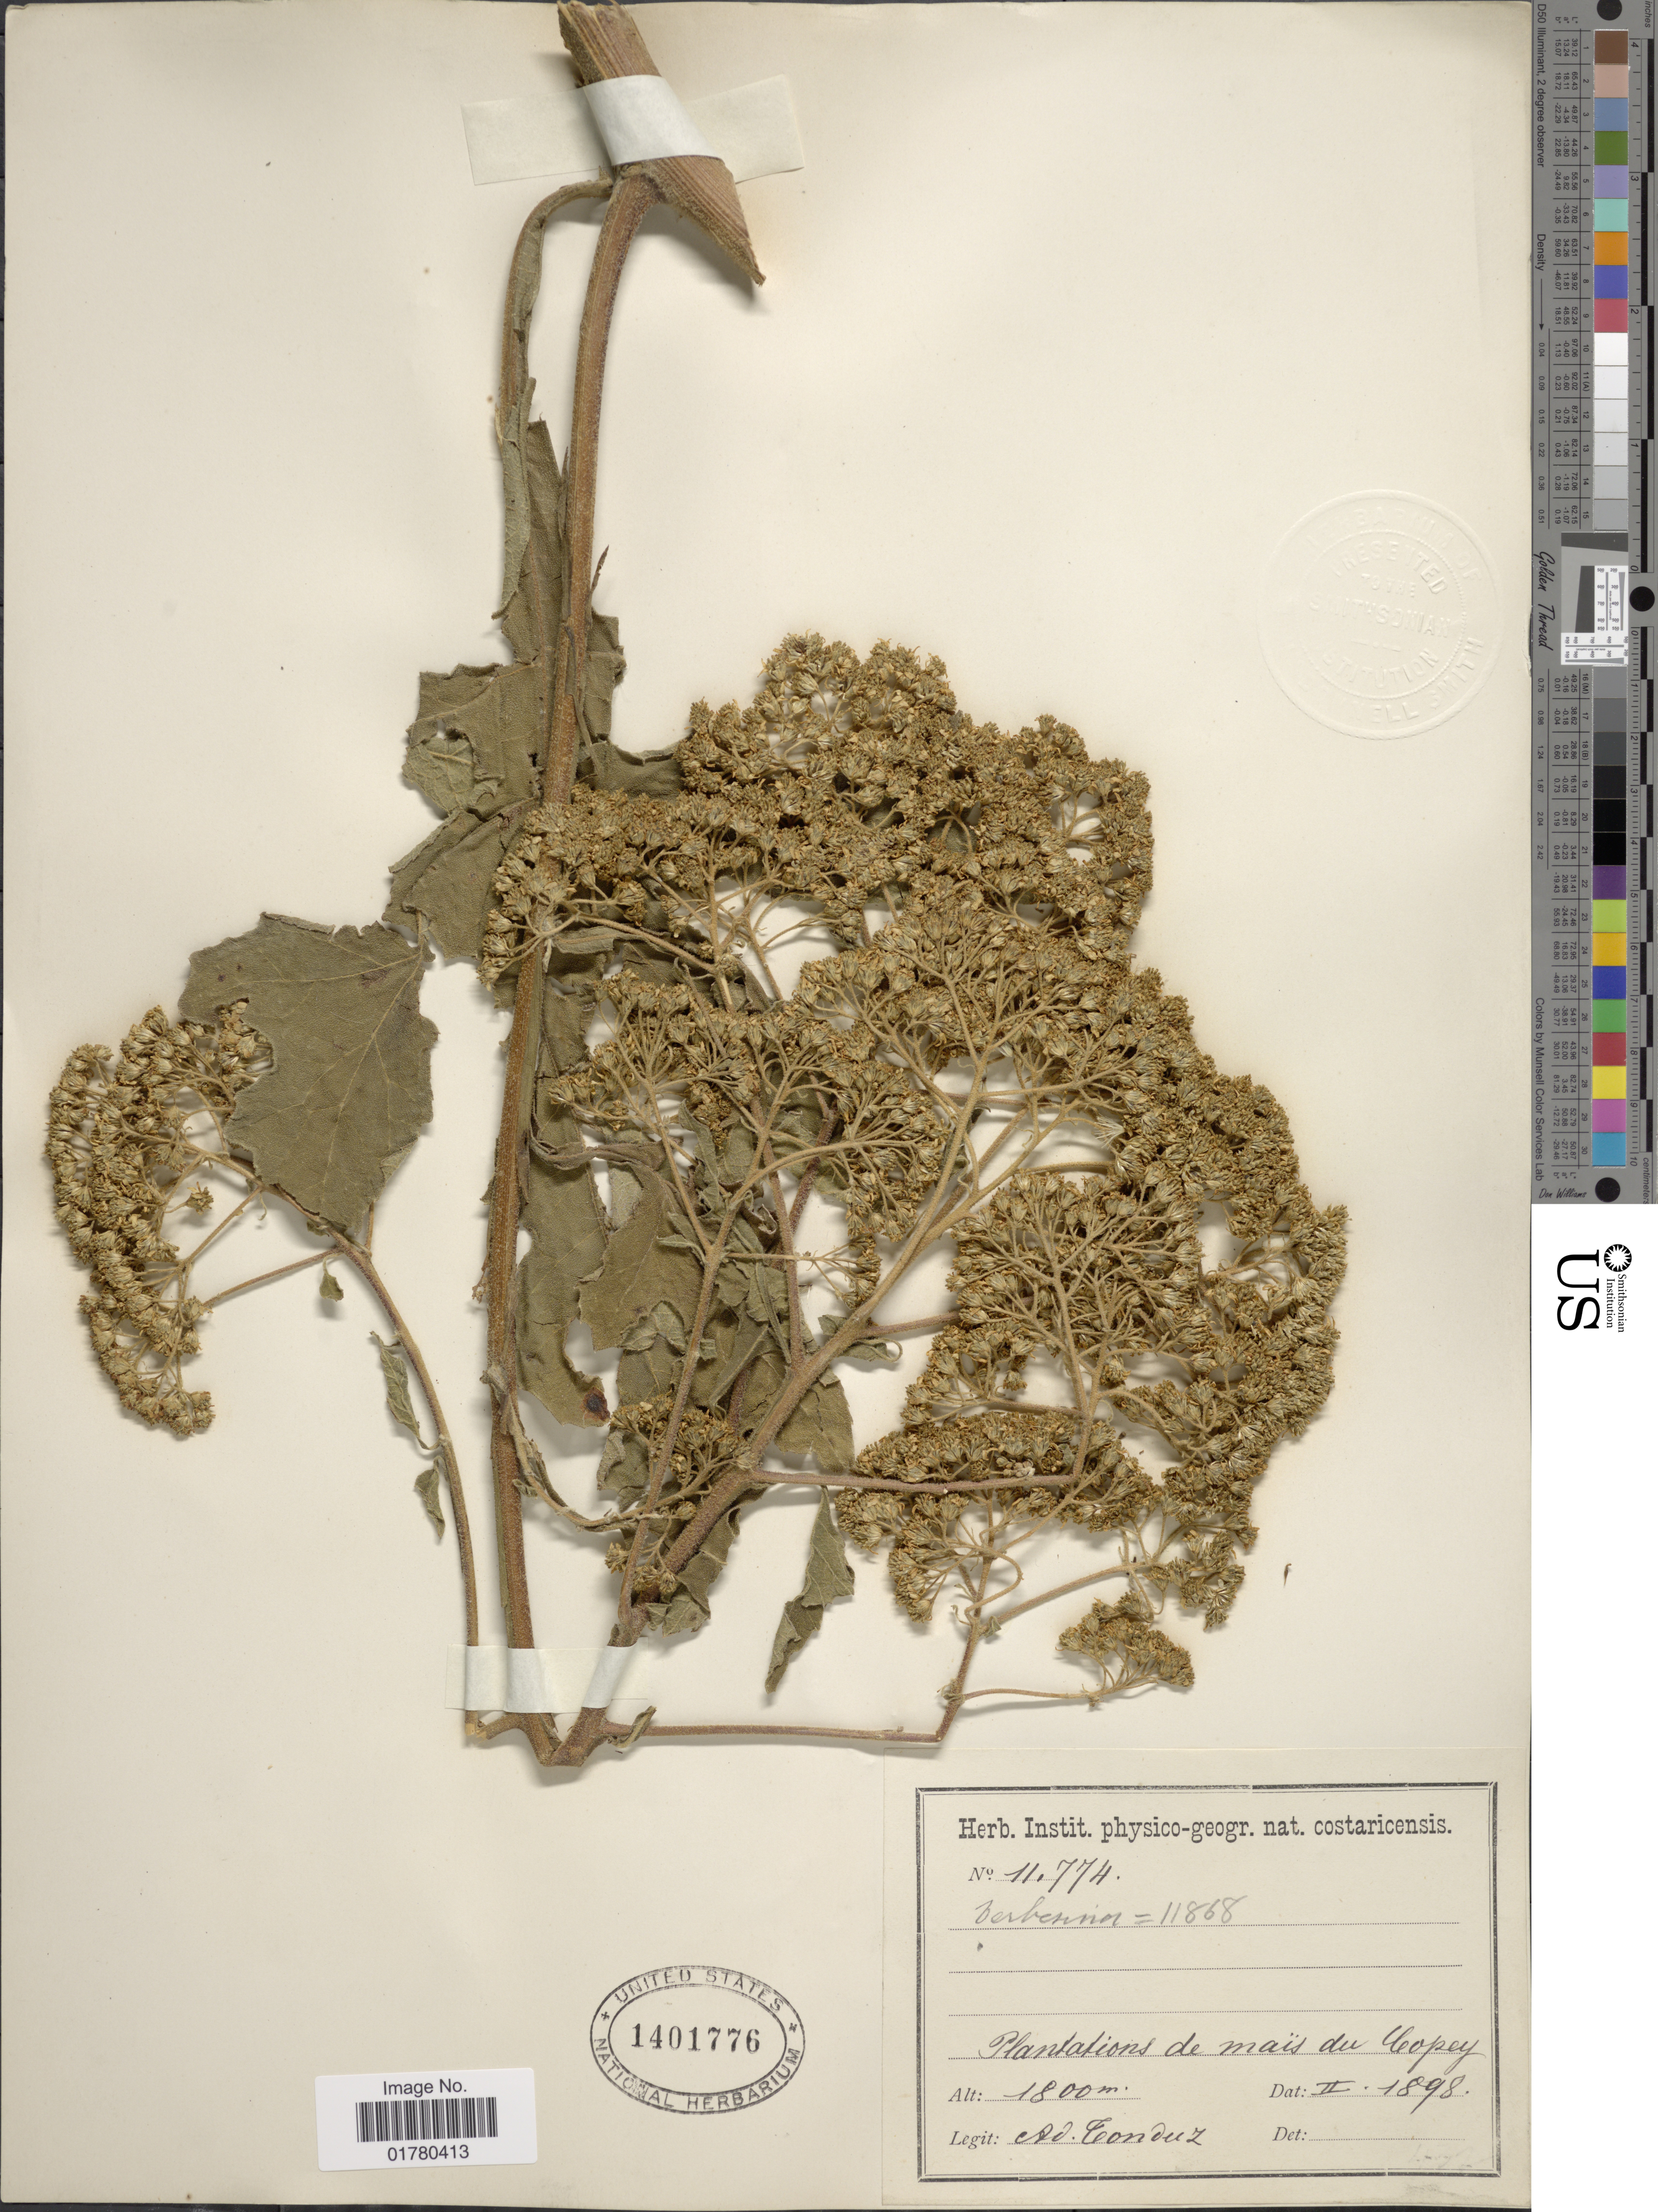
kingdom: Plantae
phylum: Tracheophyta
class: Magnoliopsida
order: Asterales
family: Asteraceae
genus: Verbesina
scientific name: Verbesina sp.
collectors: A. Tonduz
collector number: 11774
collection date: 1898-02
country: Costa Rica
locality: Plantations de maïs de Copey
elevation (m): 1800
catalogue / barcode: US 1401776